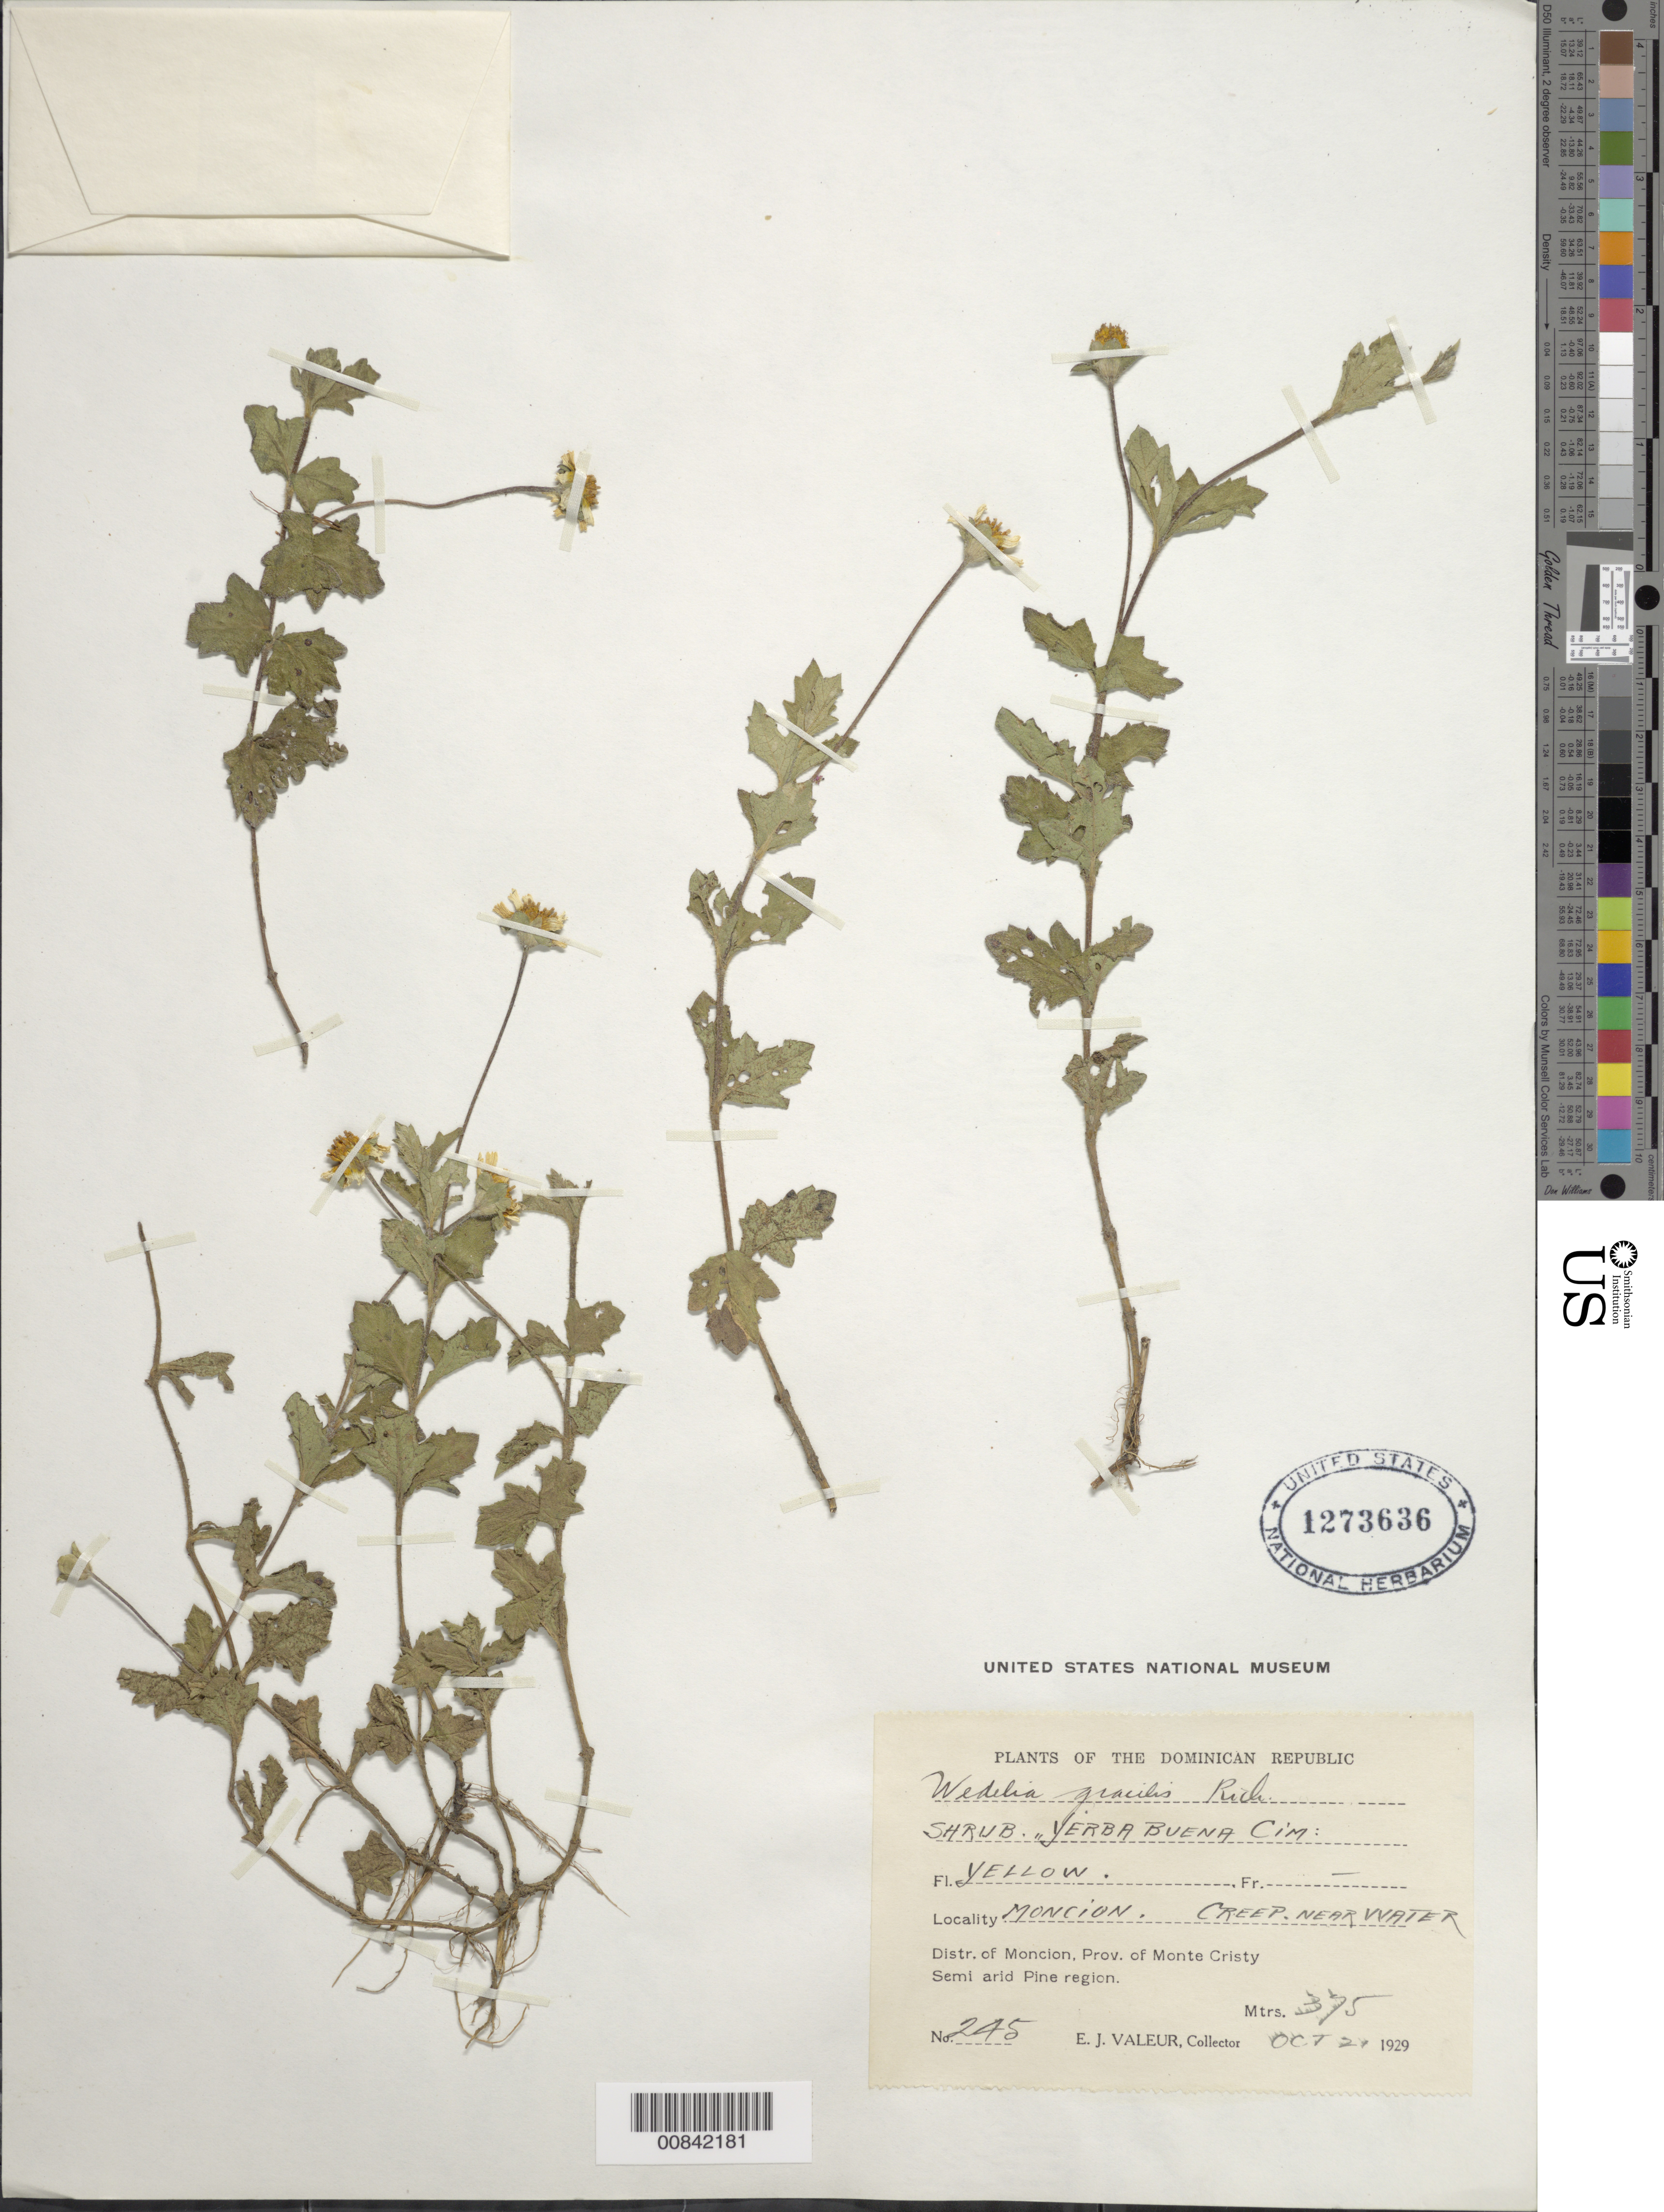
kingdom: Plantae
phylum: Tracheophyta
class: Magnoliopsida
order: Asterales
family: Asteraceae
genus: Sphagneticola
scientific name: Sphagneticola gracilis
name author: (Rich.) Pruski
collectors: E. Valeur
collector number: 245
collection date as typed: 21 Oct 1929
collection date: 1929-10-21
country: Dominican Republic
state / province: Monte Cristi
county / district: Monción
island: Hispaniola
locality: Moncion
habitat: Creep. near water in semi arid pine region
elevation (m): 375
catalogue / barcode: US 1273636